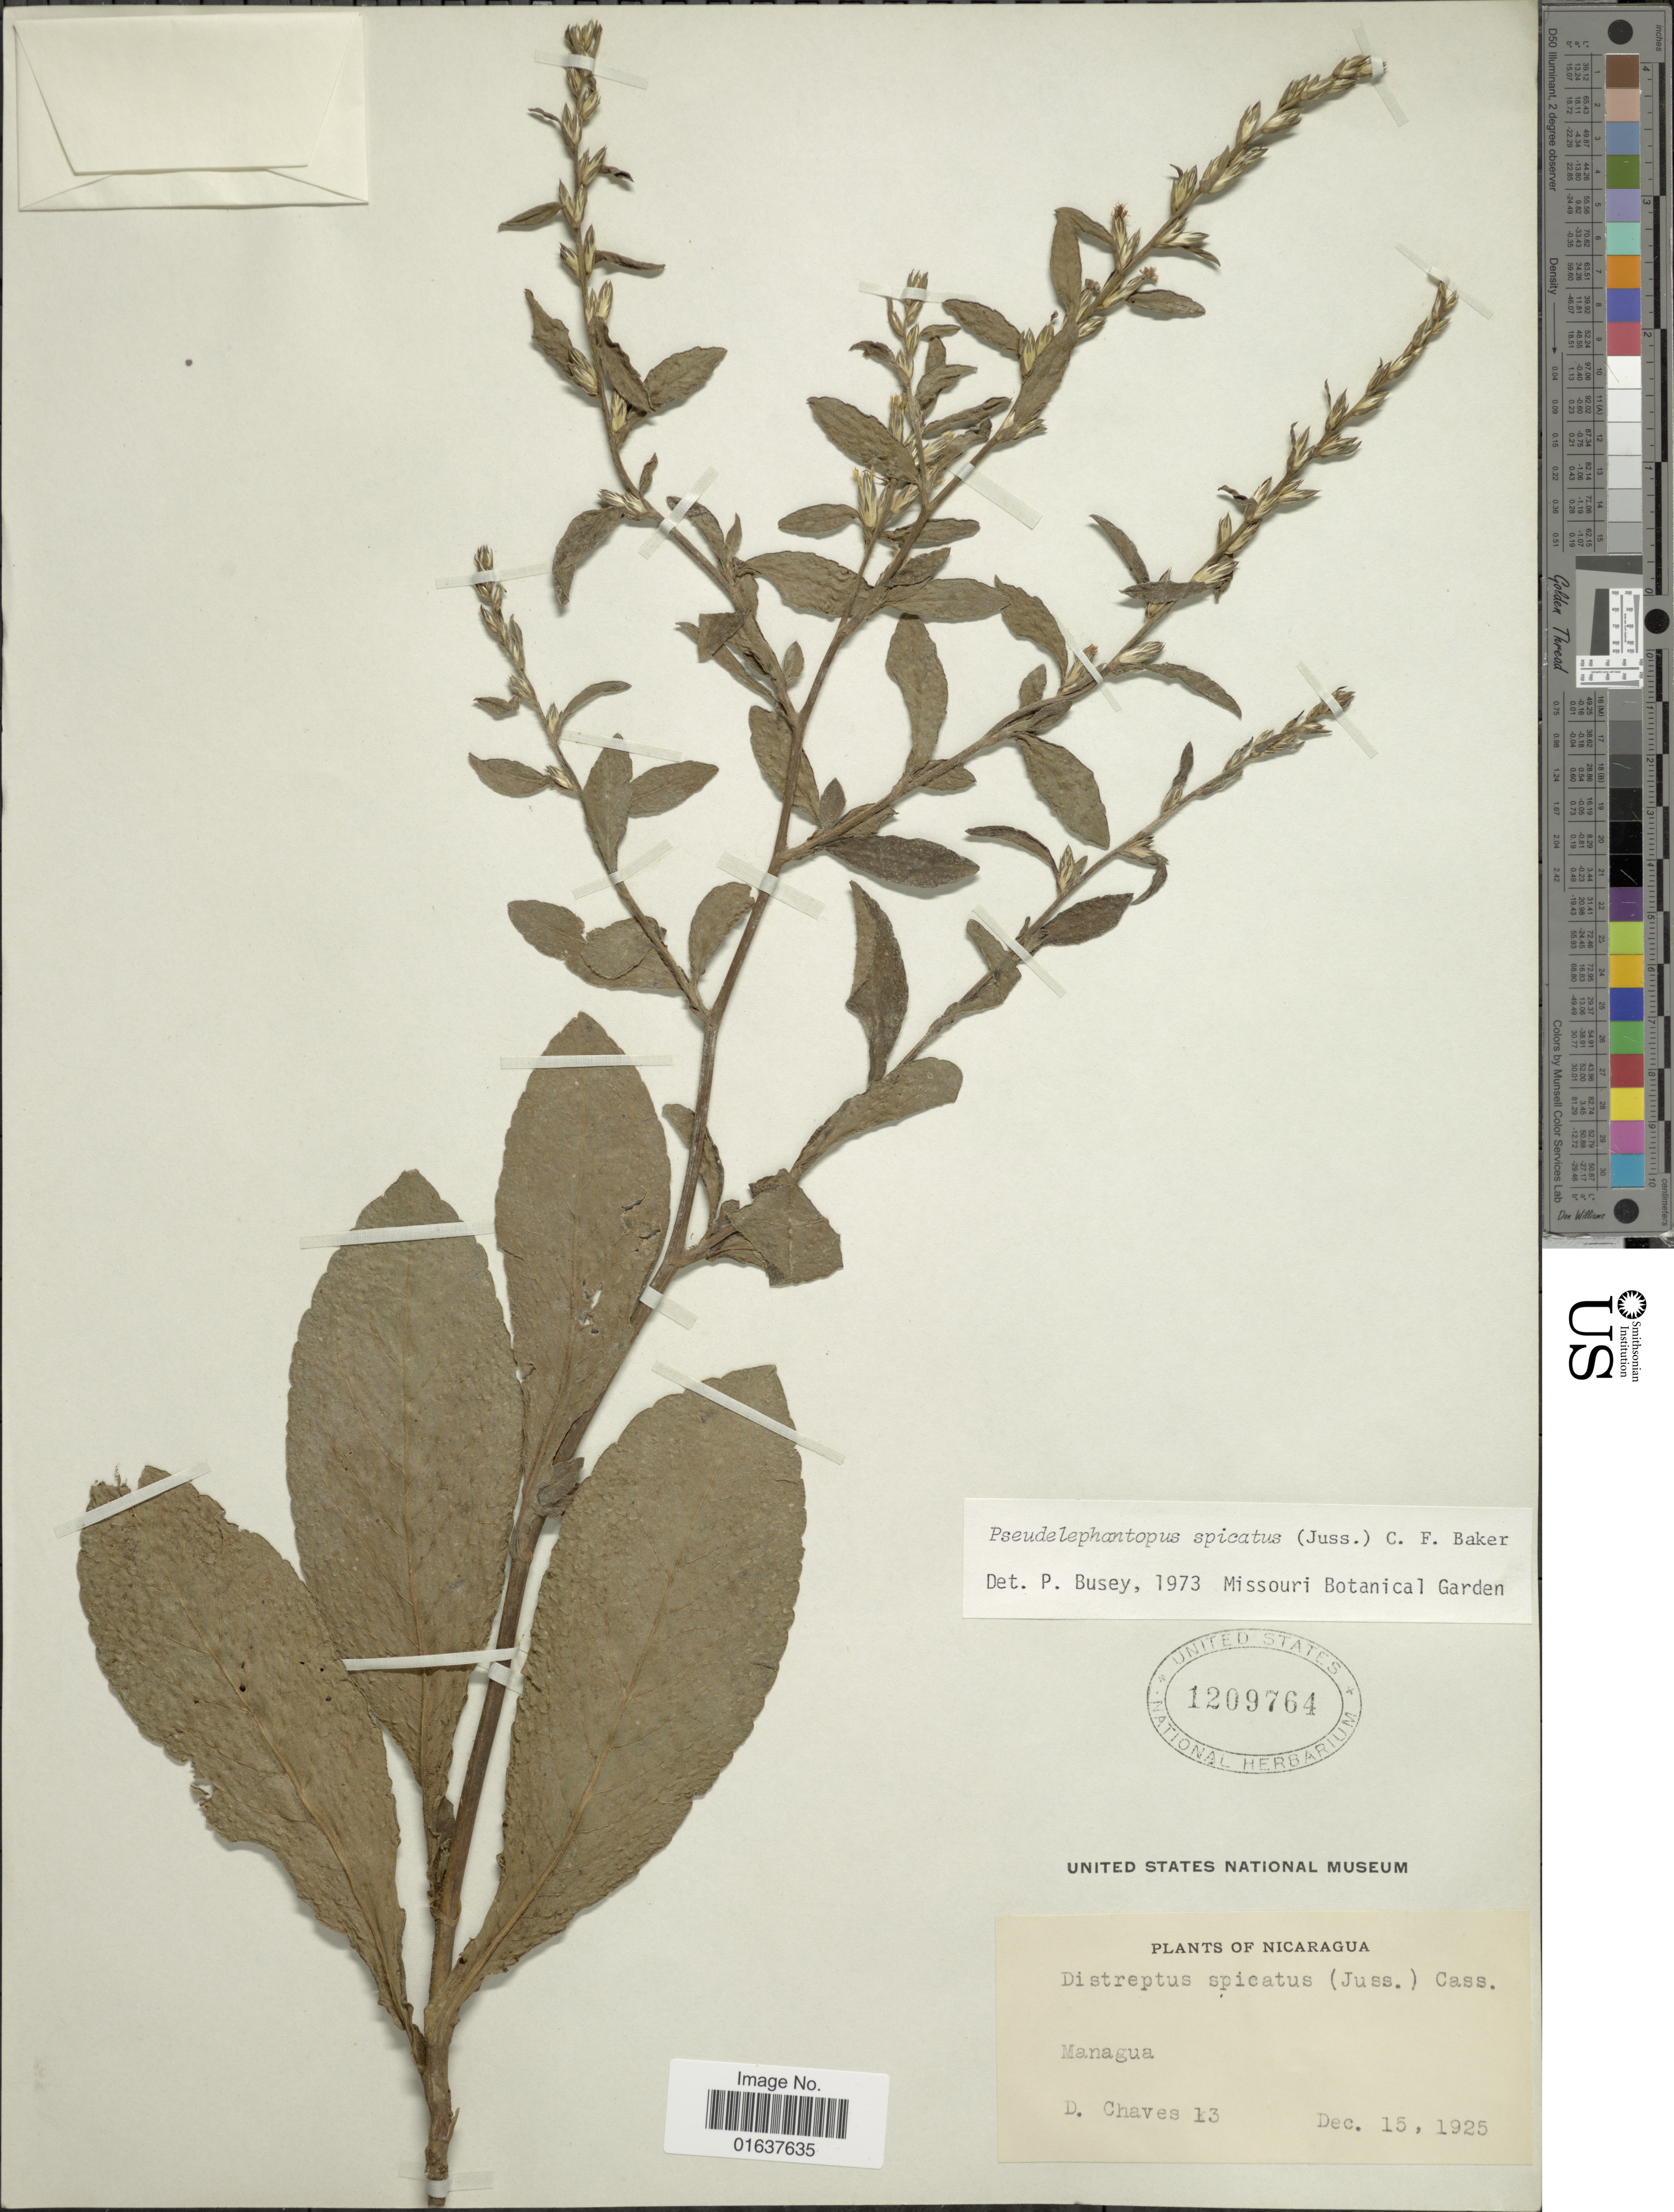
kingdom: Plantae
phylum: Tracheophyta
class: Magnoliopsida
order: Asterales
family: Asteraceae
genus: Pseudelephantopus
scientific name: Pseudelephantopus spicatus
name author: (Juss. ex Aubl.) C.F. Baker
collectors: D. Chaves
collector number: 13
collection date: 1925-12-15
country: Nicaragua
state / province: Managua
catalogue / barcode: US 1209764